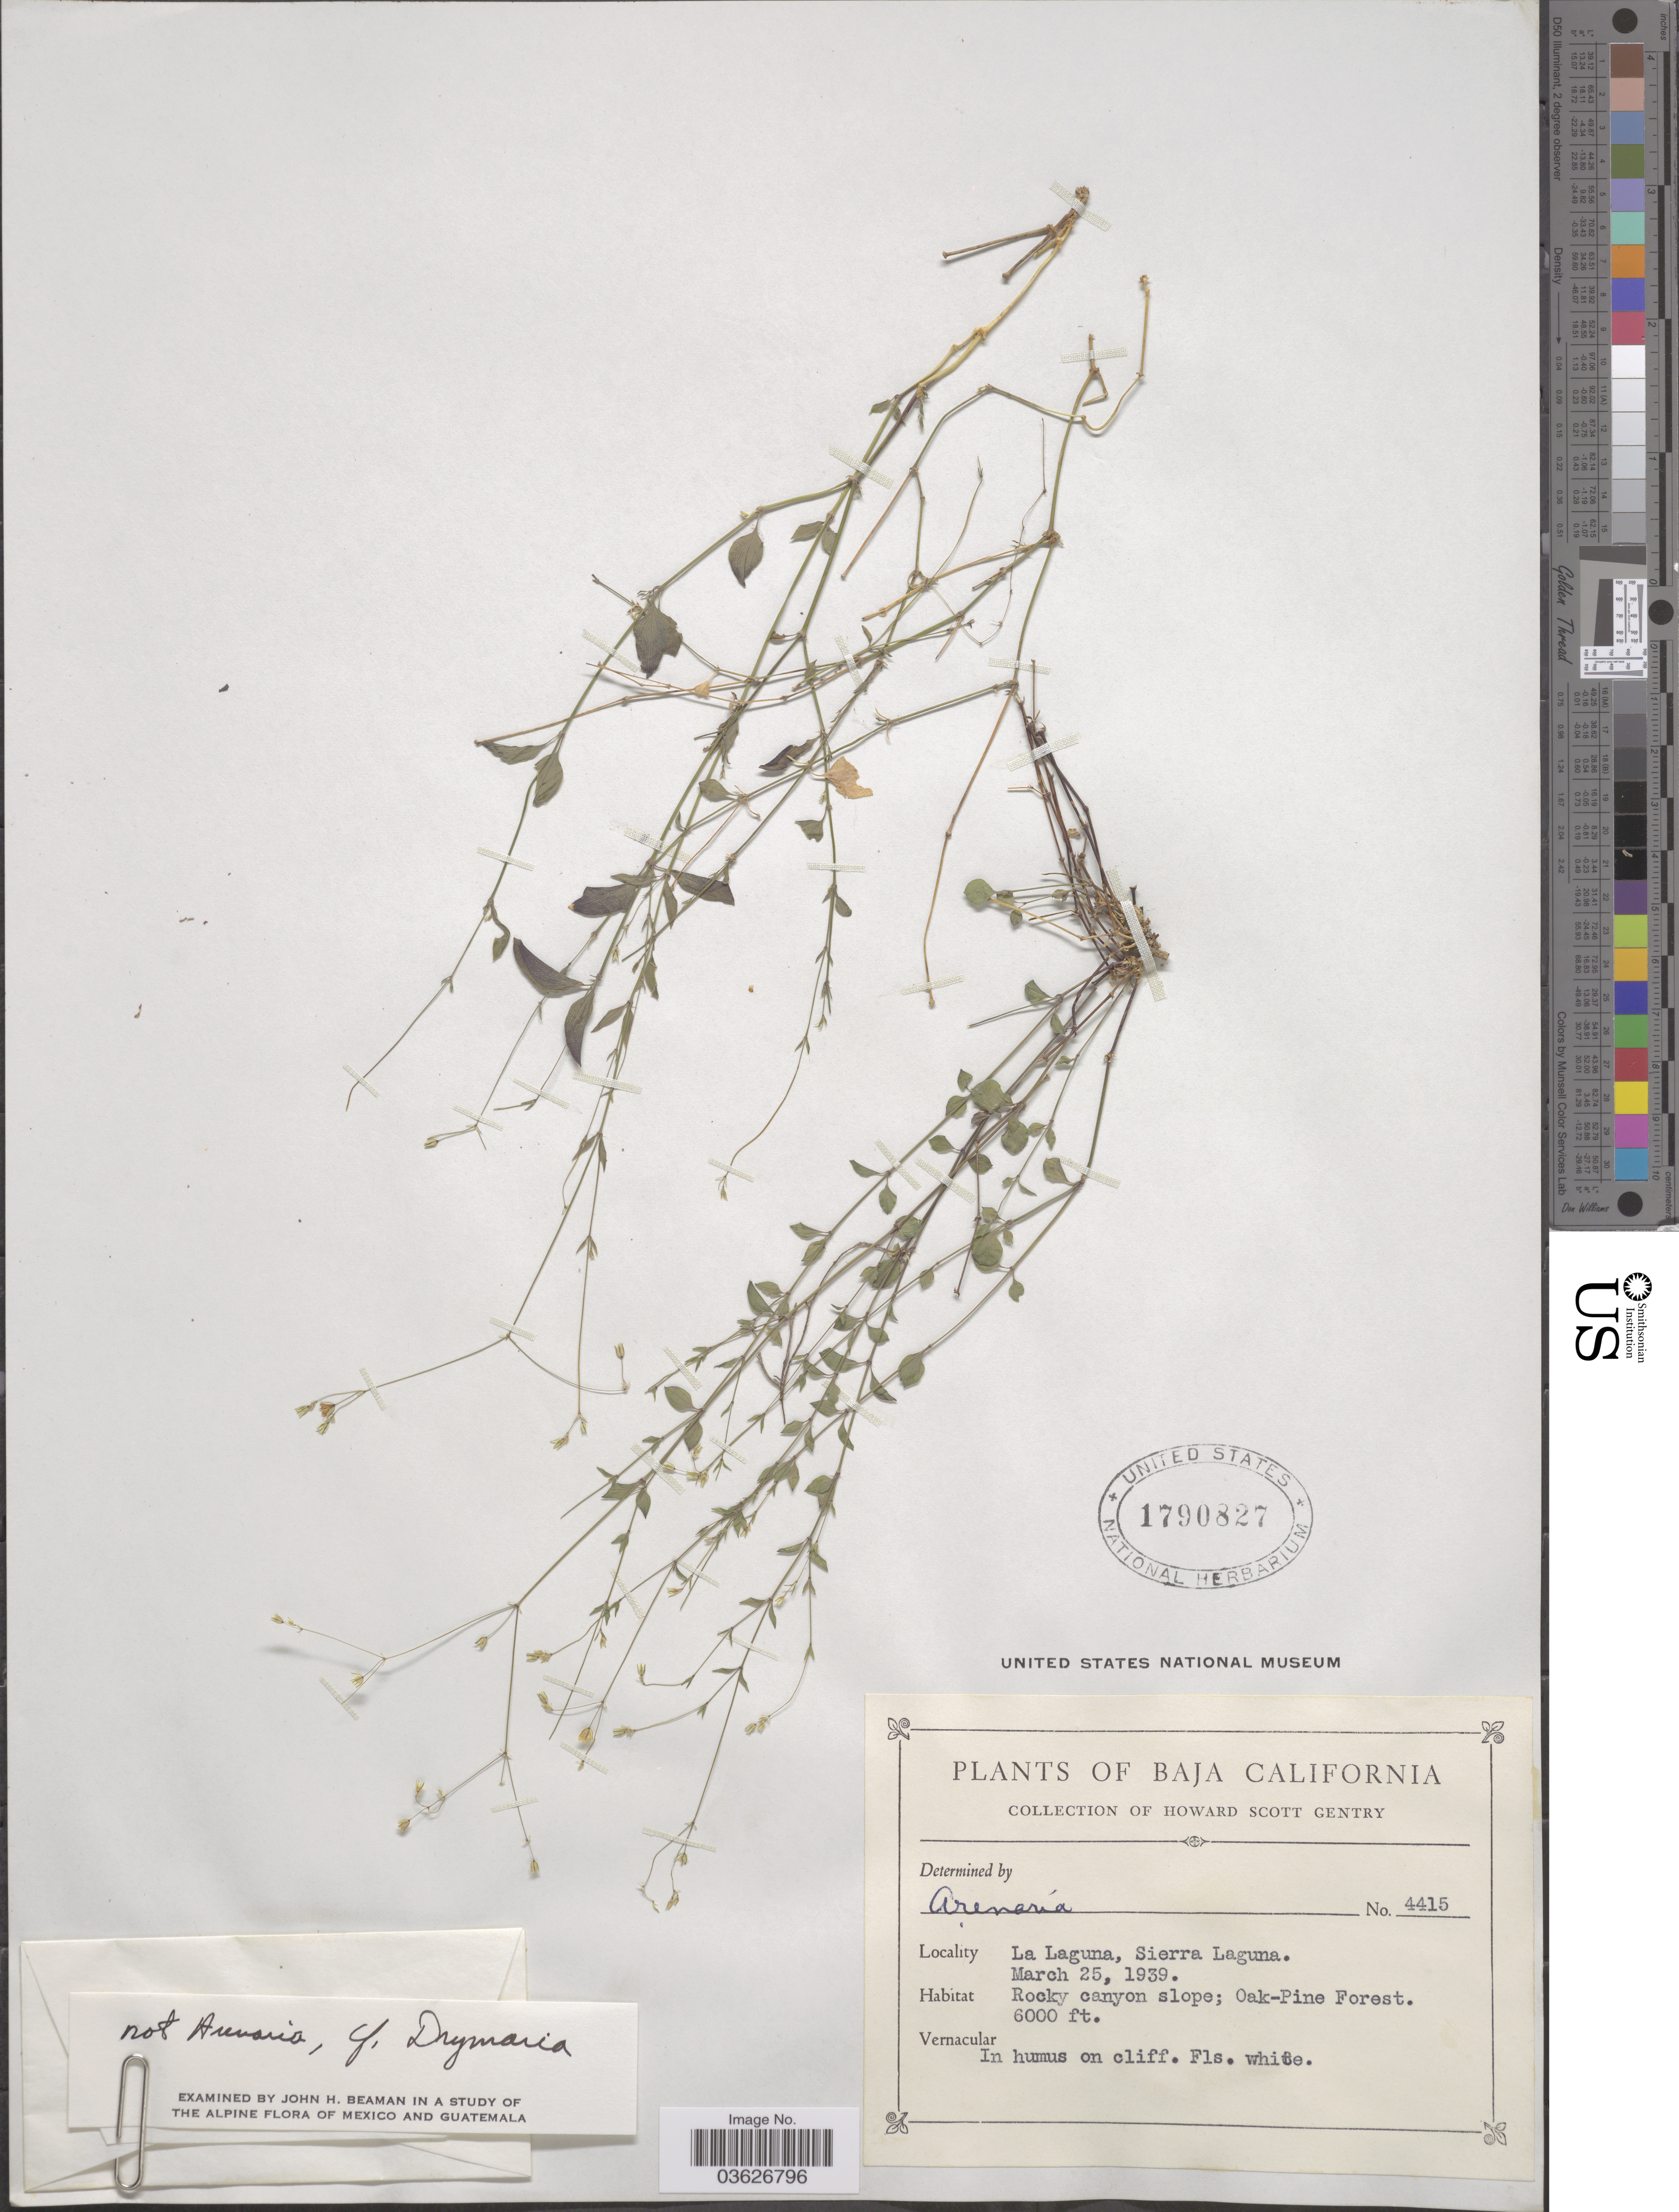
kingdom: Plantae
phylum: Tracheophyta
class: Magnoliopsida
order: Caryophyllales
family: Caryophyllaceae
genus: Drymaria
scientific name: Drymaria sp.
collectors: H. S. Gentry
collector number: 4415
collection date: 1939-03-25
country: Mexico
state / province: Baja California Sur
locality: La Laguna, Sierra Laguna.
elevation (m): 1829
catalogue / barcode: US 1790827